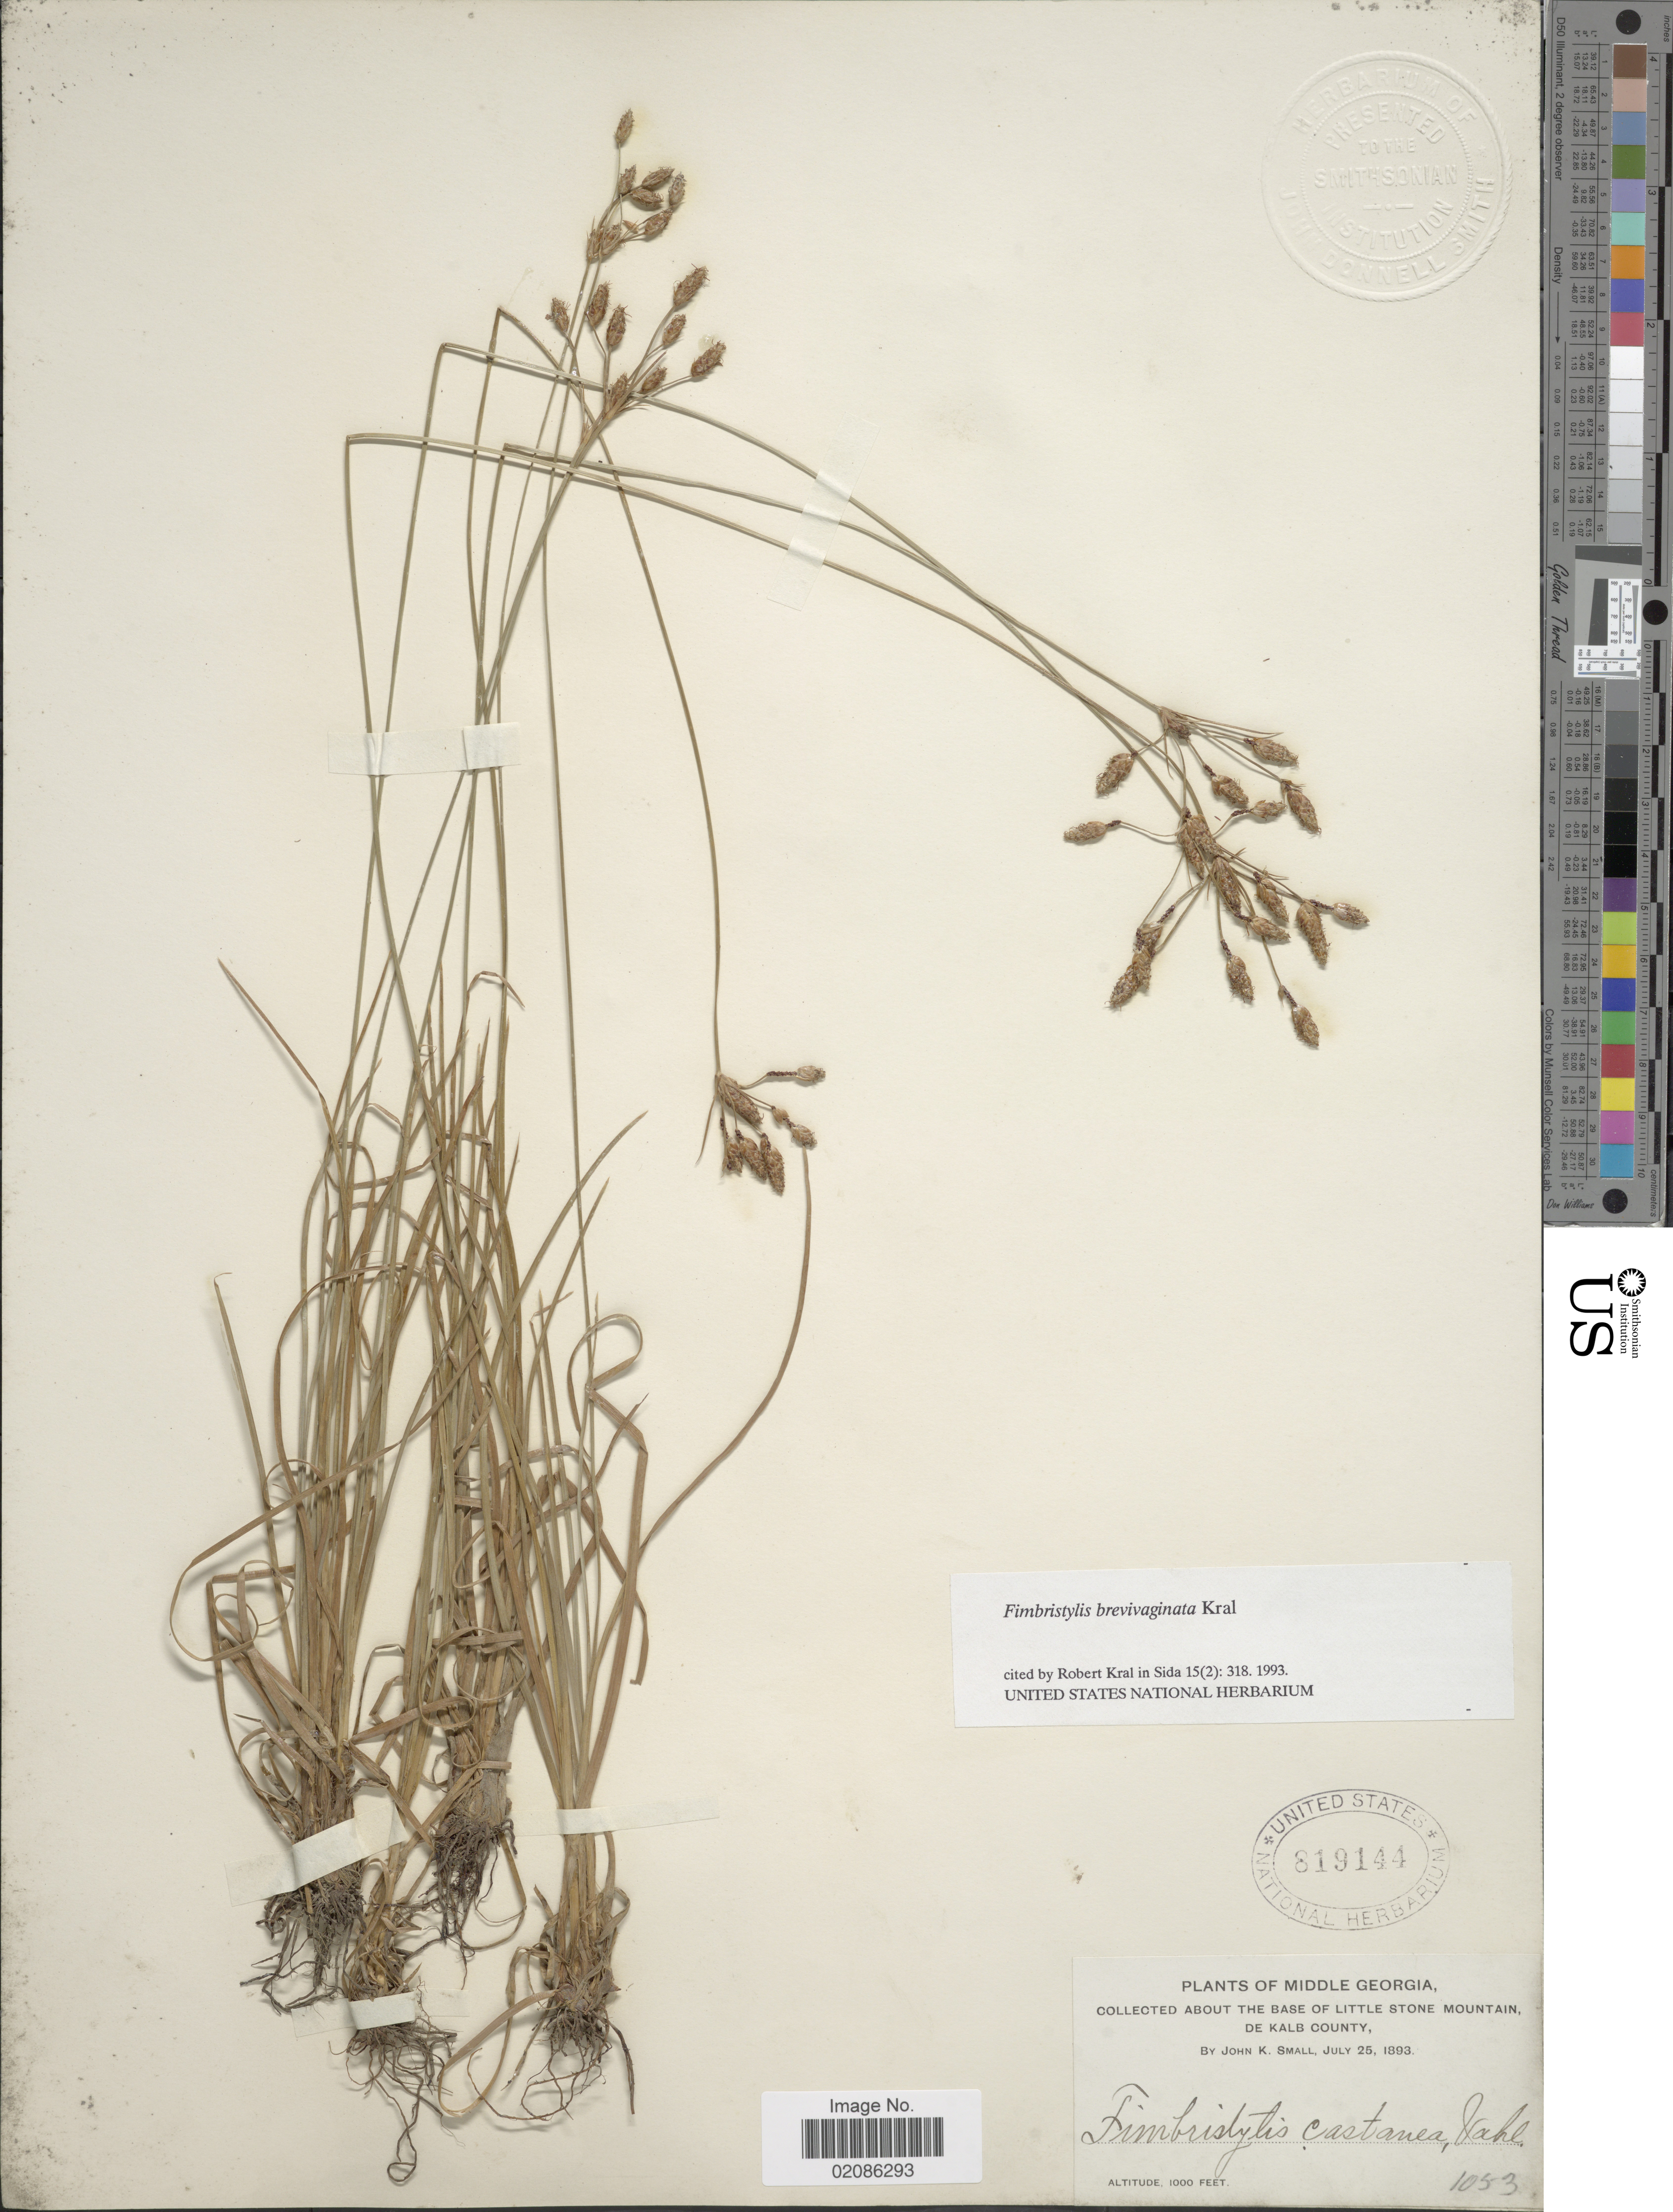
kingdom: Plantae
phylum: Tracheophyta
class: Liliopsida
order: Poales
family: Cyperaceae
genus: Fimbristylis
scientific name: Fimbristylis brevivaginata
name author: Kral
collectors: J. K. Small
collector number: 1053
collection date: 1893-07-25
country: United States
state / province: Georgia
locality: Middle Georgia, About The Base of Little Stone Mountain, De Kalb County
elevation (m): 305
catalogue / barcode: US 819144